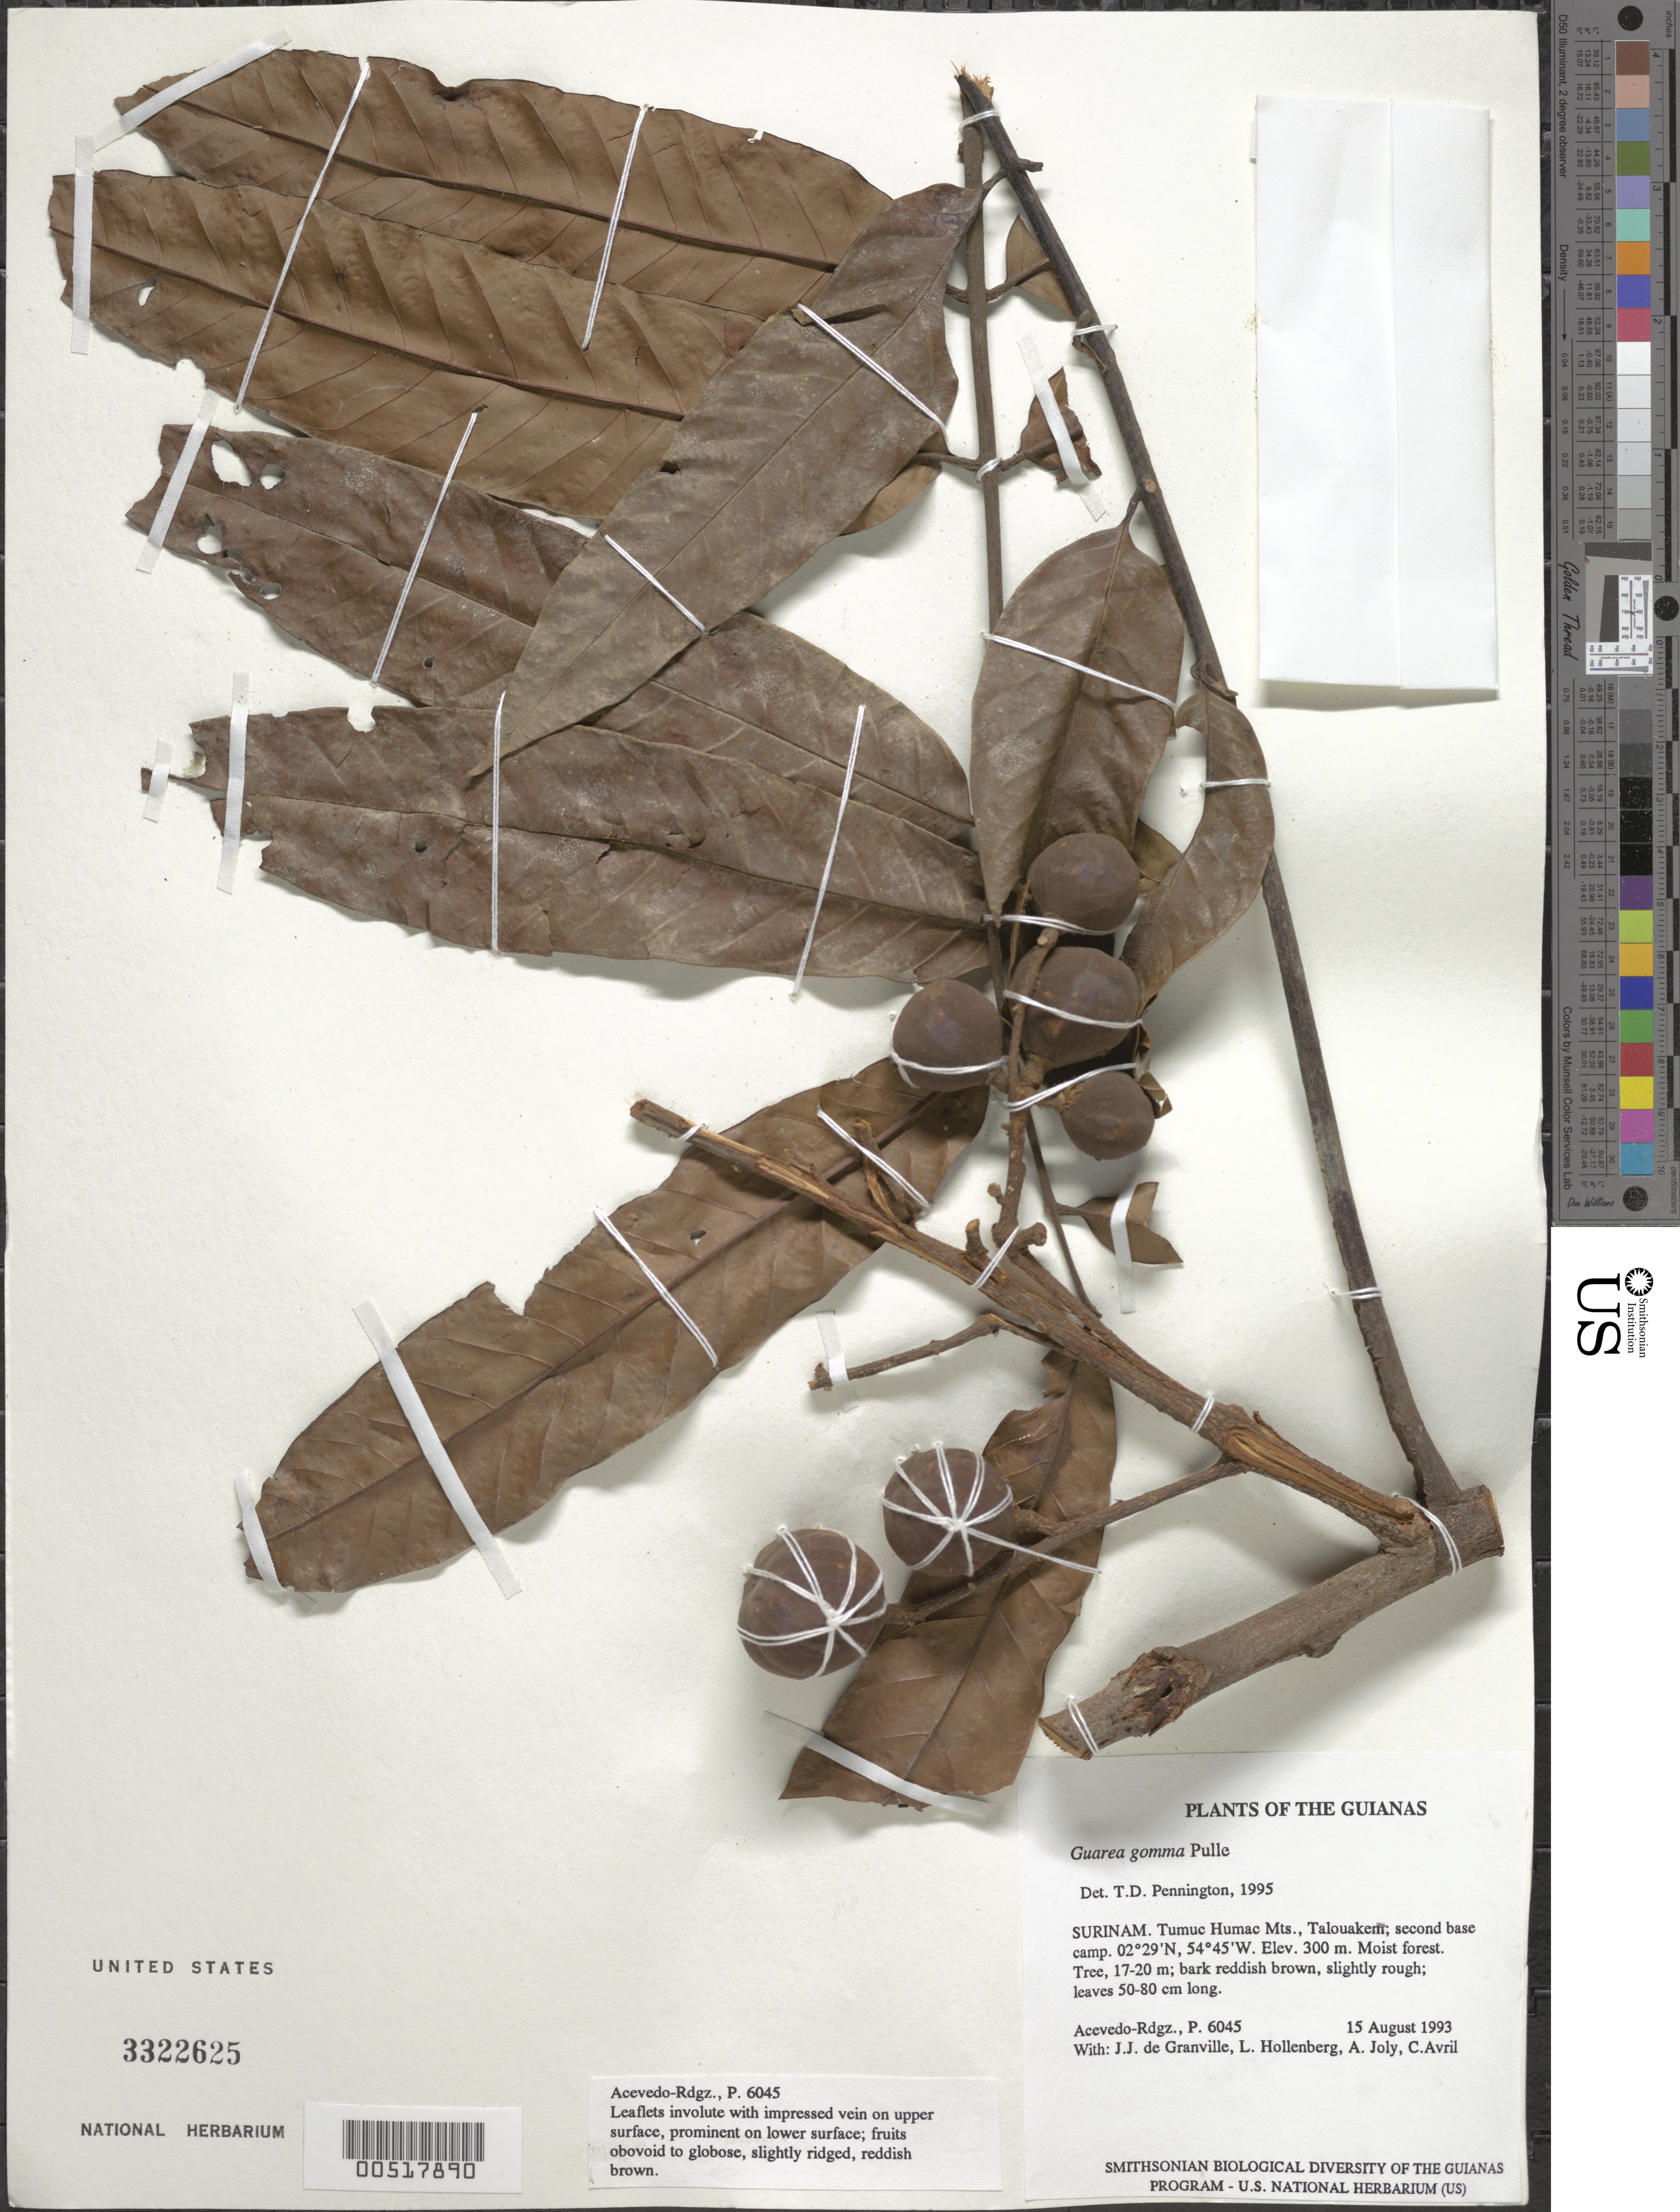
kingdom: Plantae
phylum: Tracheophyta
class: Magnoliopsida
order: Sapindales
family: Meliaceae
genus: Guarea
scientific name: Guarea gomma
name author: Pulle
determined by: Pennington, T. D., (K)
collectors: P. Acevedo-Rodr.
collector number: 6045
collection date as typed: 15 Aug 1993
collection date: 1993-08-15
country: Suriname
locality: Tumuc Humac Mts., Talouakem; second base camp.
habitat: Moist forest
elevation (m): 300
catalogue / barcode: US 3322625